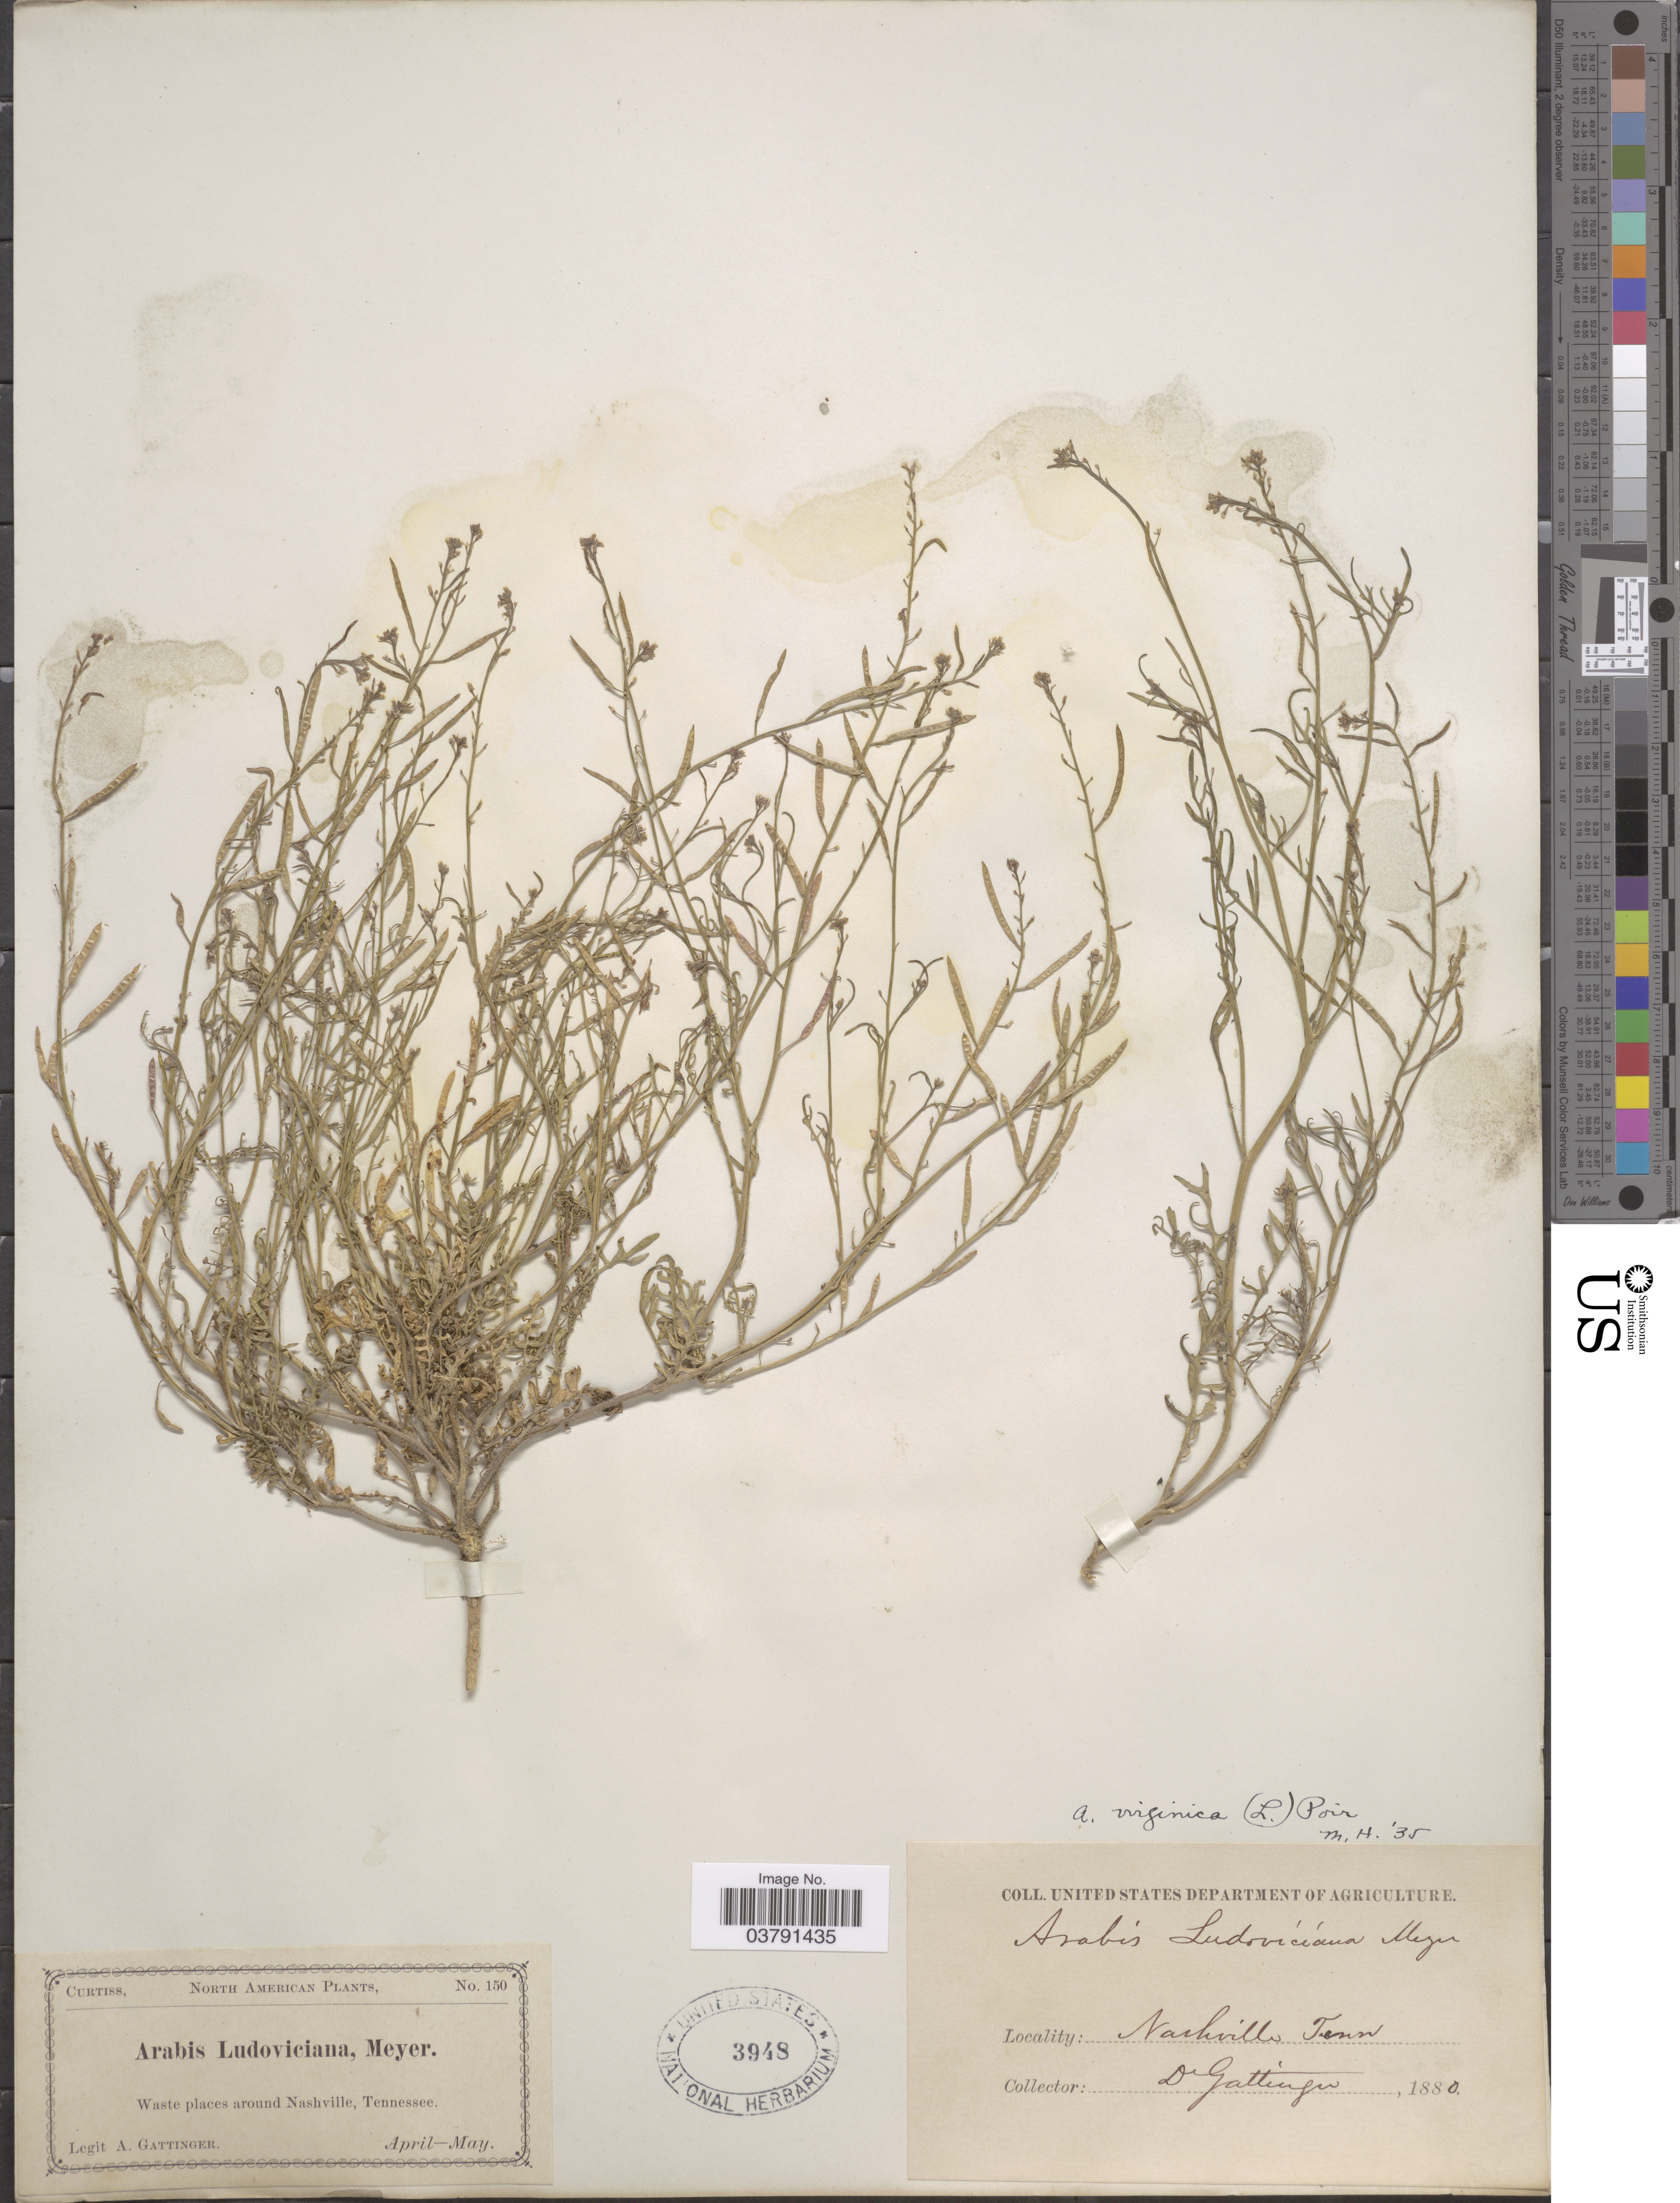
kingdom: Plantae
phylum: Tracheophyta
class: Magnoliopsida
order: Brassicales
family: Brassicaceae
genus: Planodes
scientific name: Planodes virginicum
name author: (L.) Greene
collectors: A. Gattinger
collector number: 150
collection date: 1880-04/1880-05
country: United States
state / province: Tennessee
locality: Waste place around Nashville.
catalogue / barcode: US 3948